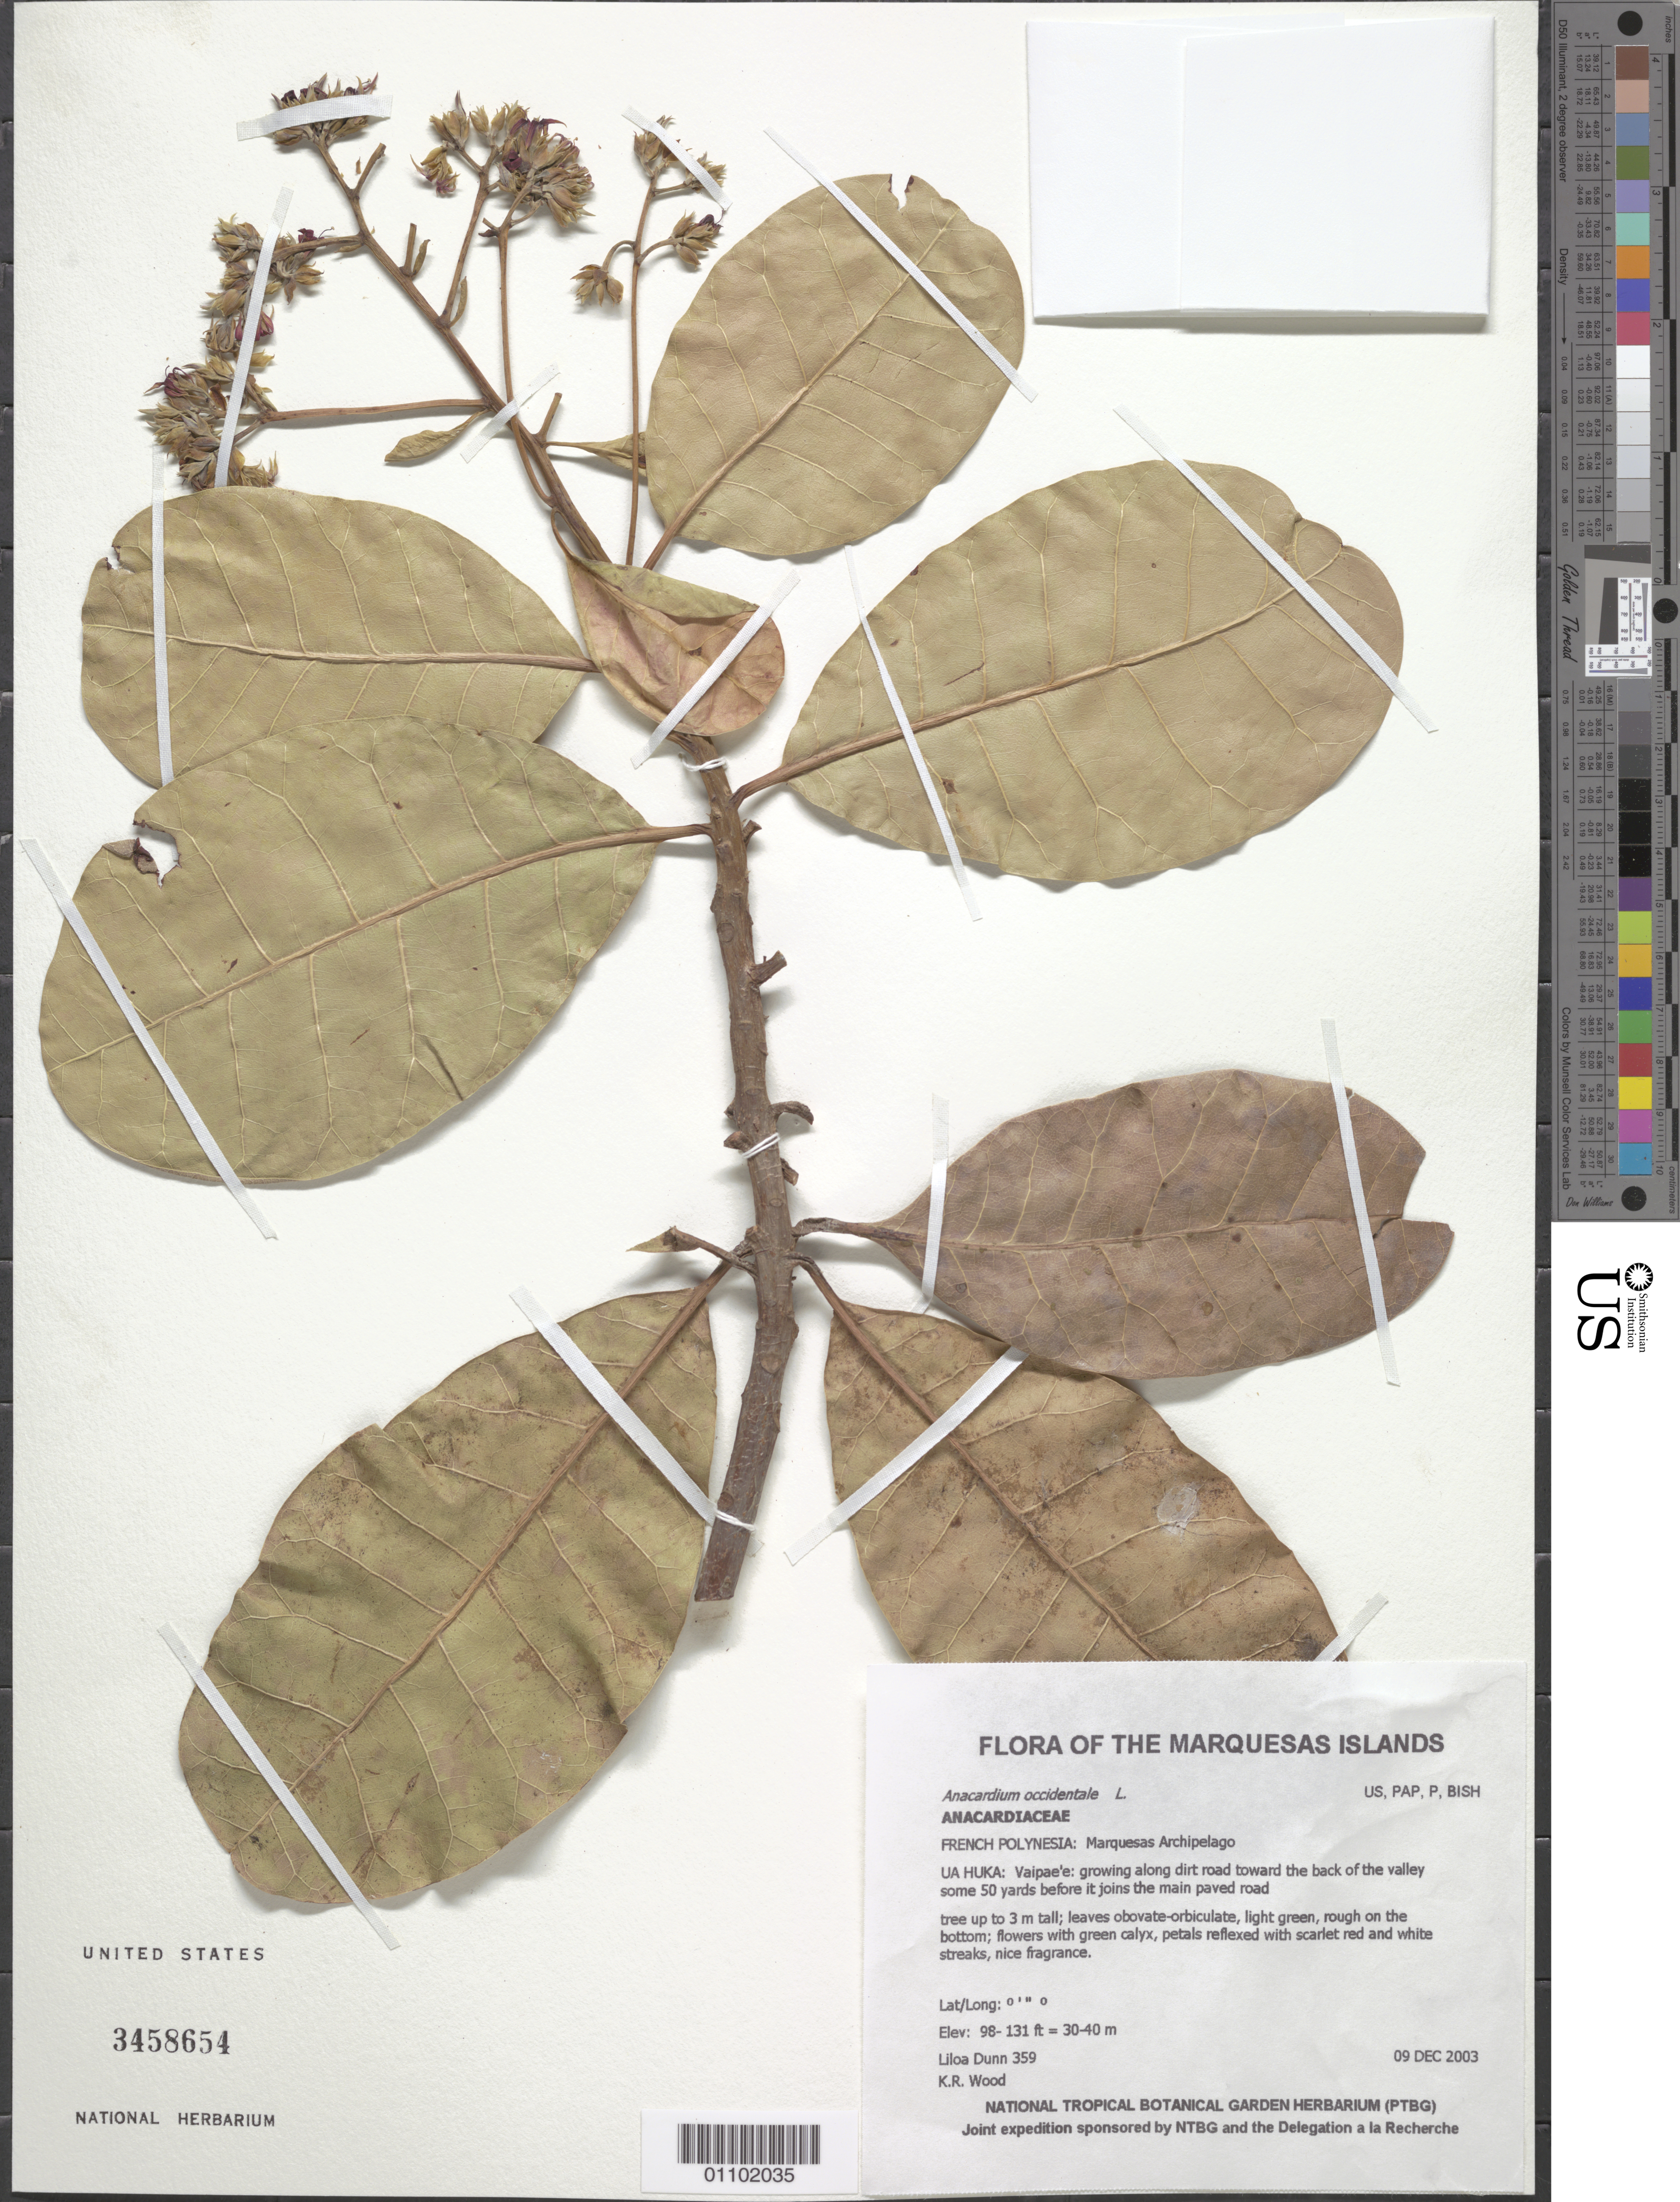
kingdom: Plantae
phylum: Tracheophyta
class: Magnoliopsida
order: Sapindales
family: Anacardiaceae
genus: Anacardium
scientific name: Anacardium occidentale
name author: L.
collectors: L. Dunn & K. R. Wood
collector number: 359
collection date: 2003-12-09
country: French Polynesia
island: Ua Huka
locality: Vaipae'e: growing along dirt road toward the back of the valley some 50 yards before it joins the main paved road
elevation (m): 30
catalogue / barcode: US 3458654